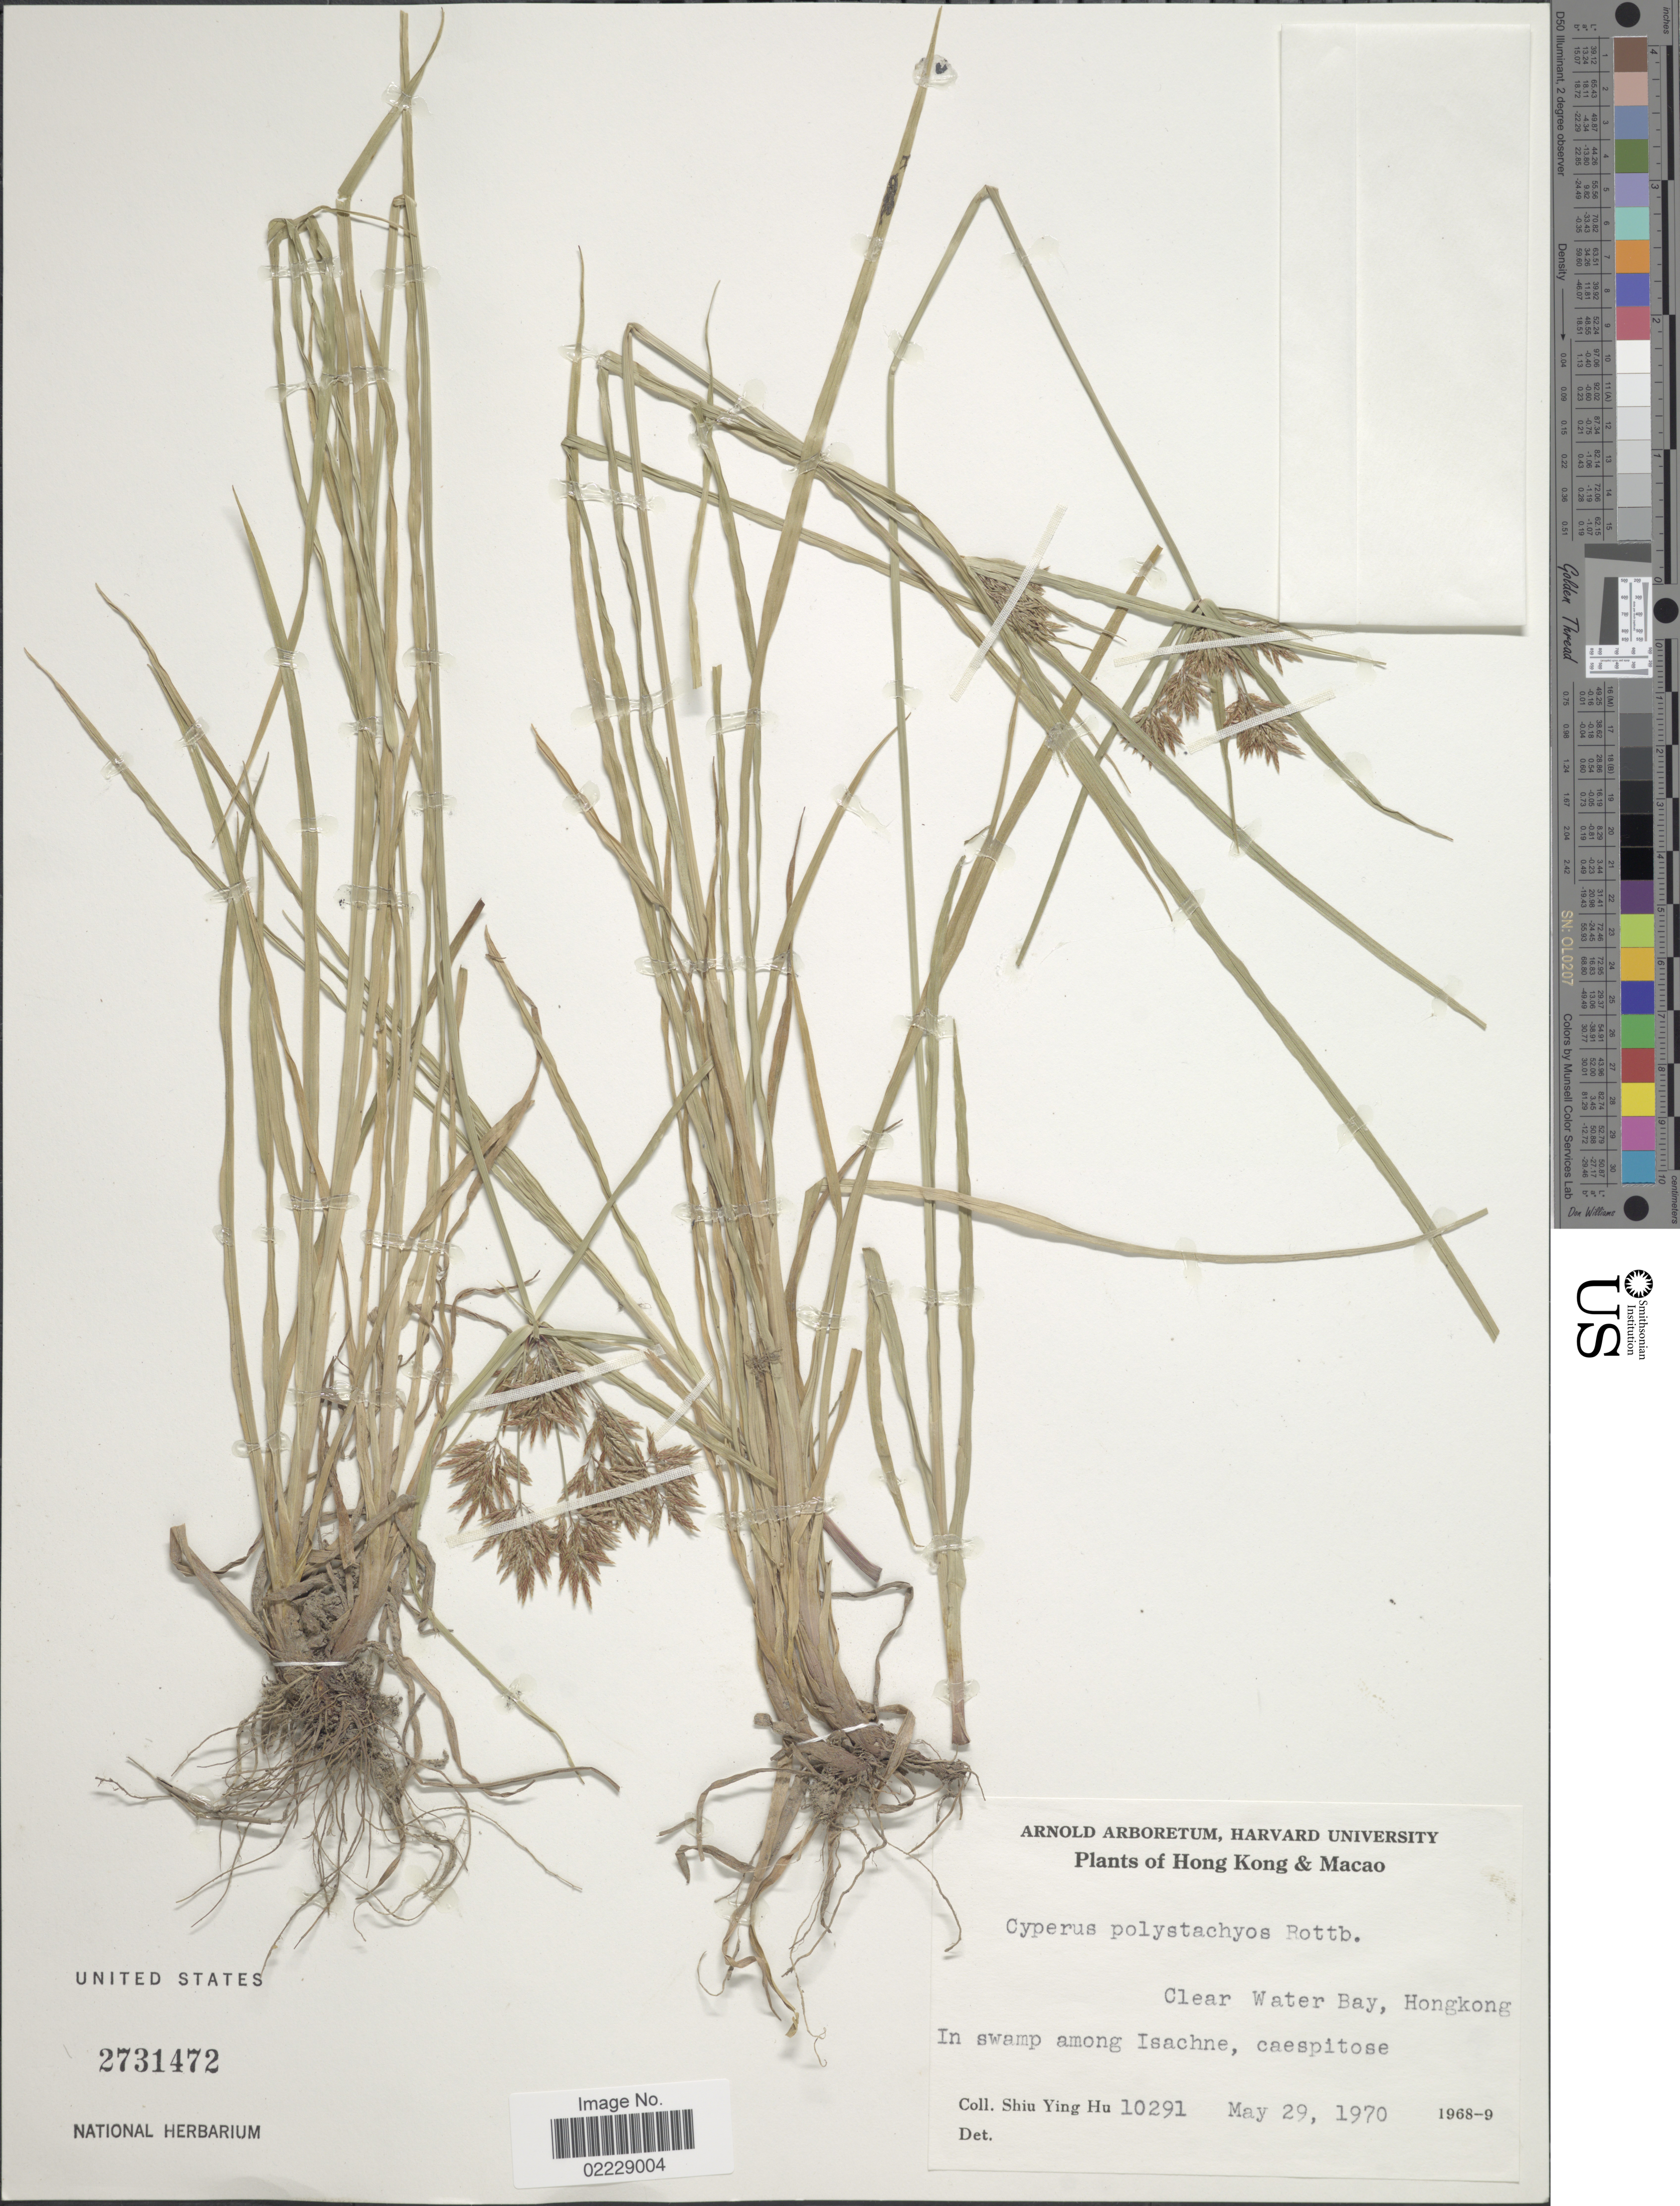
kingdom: Plantae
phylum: Tracheophyta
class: Liliopsida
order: Poales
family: Cyperaceae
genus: Cyperus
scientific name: Cyperus polystachyos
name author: Rottb.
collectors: S. Y. Hu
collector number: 10291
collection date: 1970-05-29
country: China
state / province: Hong Kong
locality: Hong Kong & Macao. Clear Water Bay, Hongkong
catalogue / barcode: US 2731472